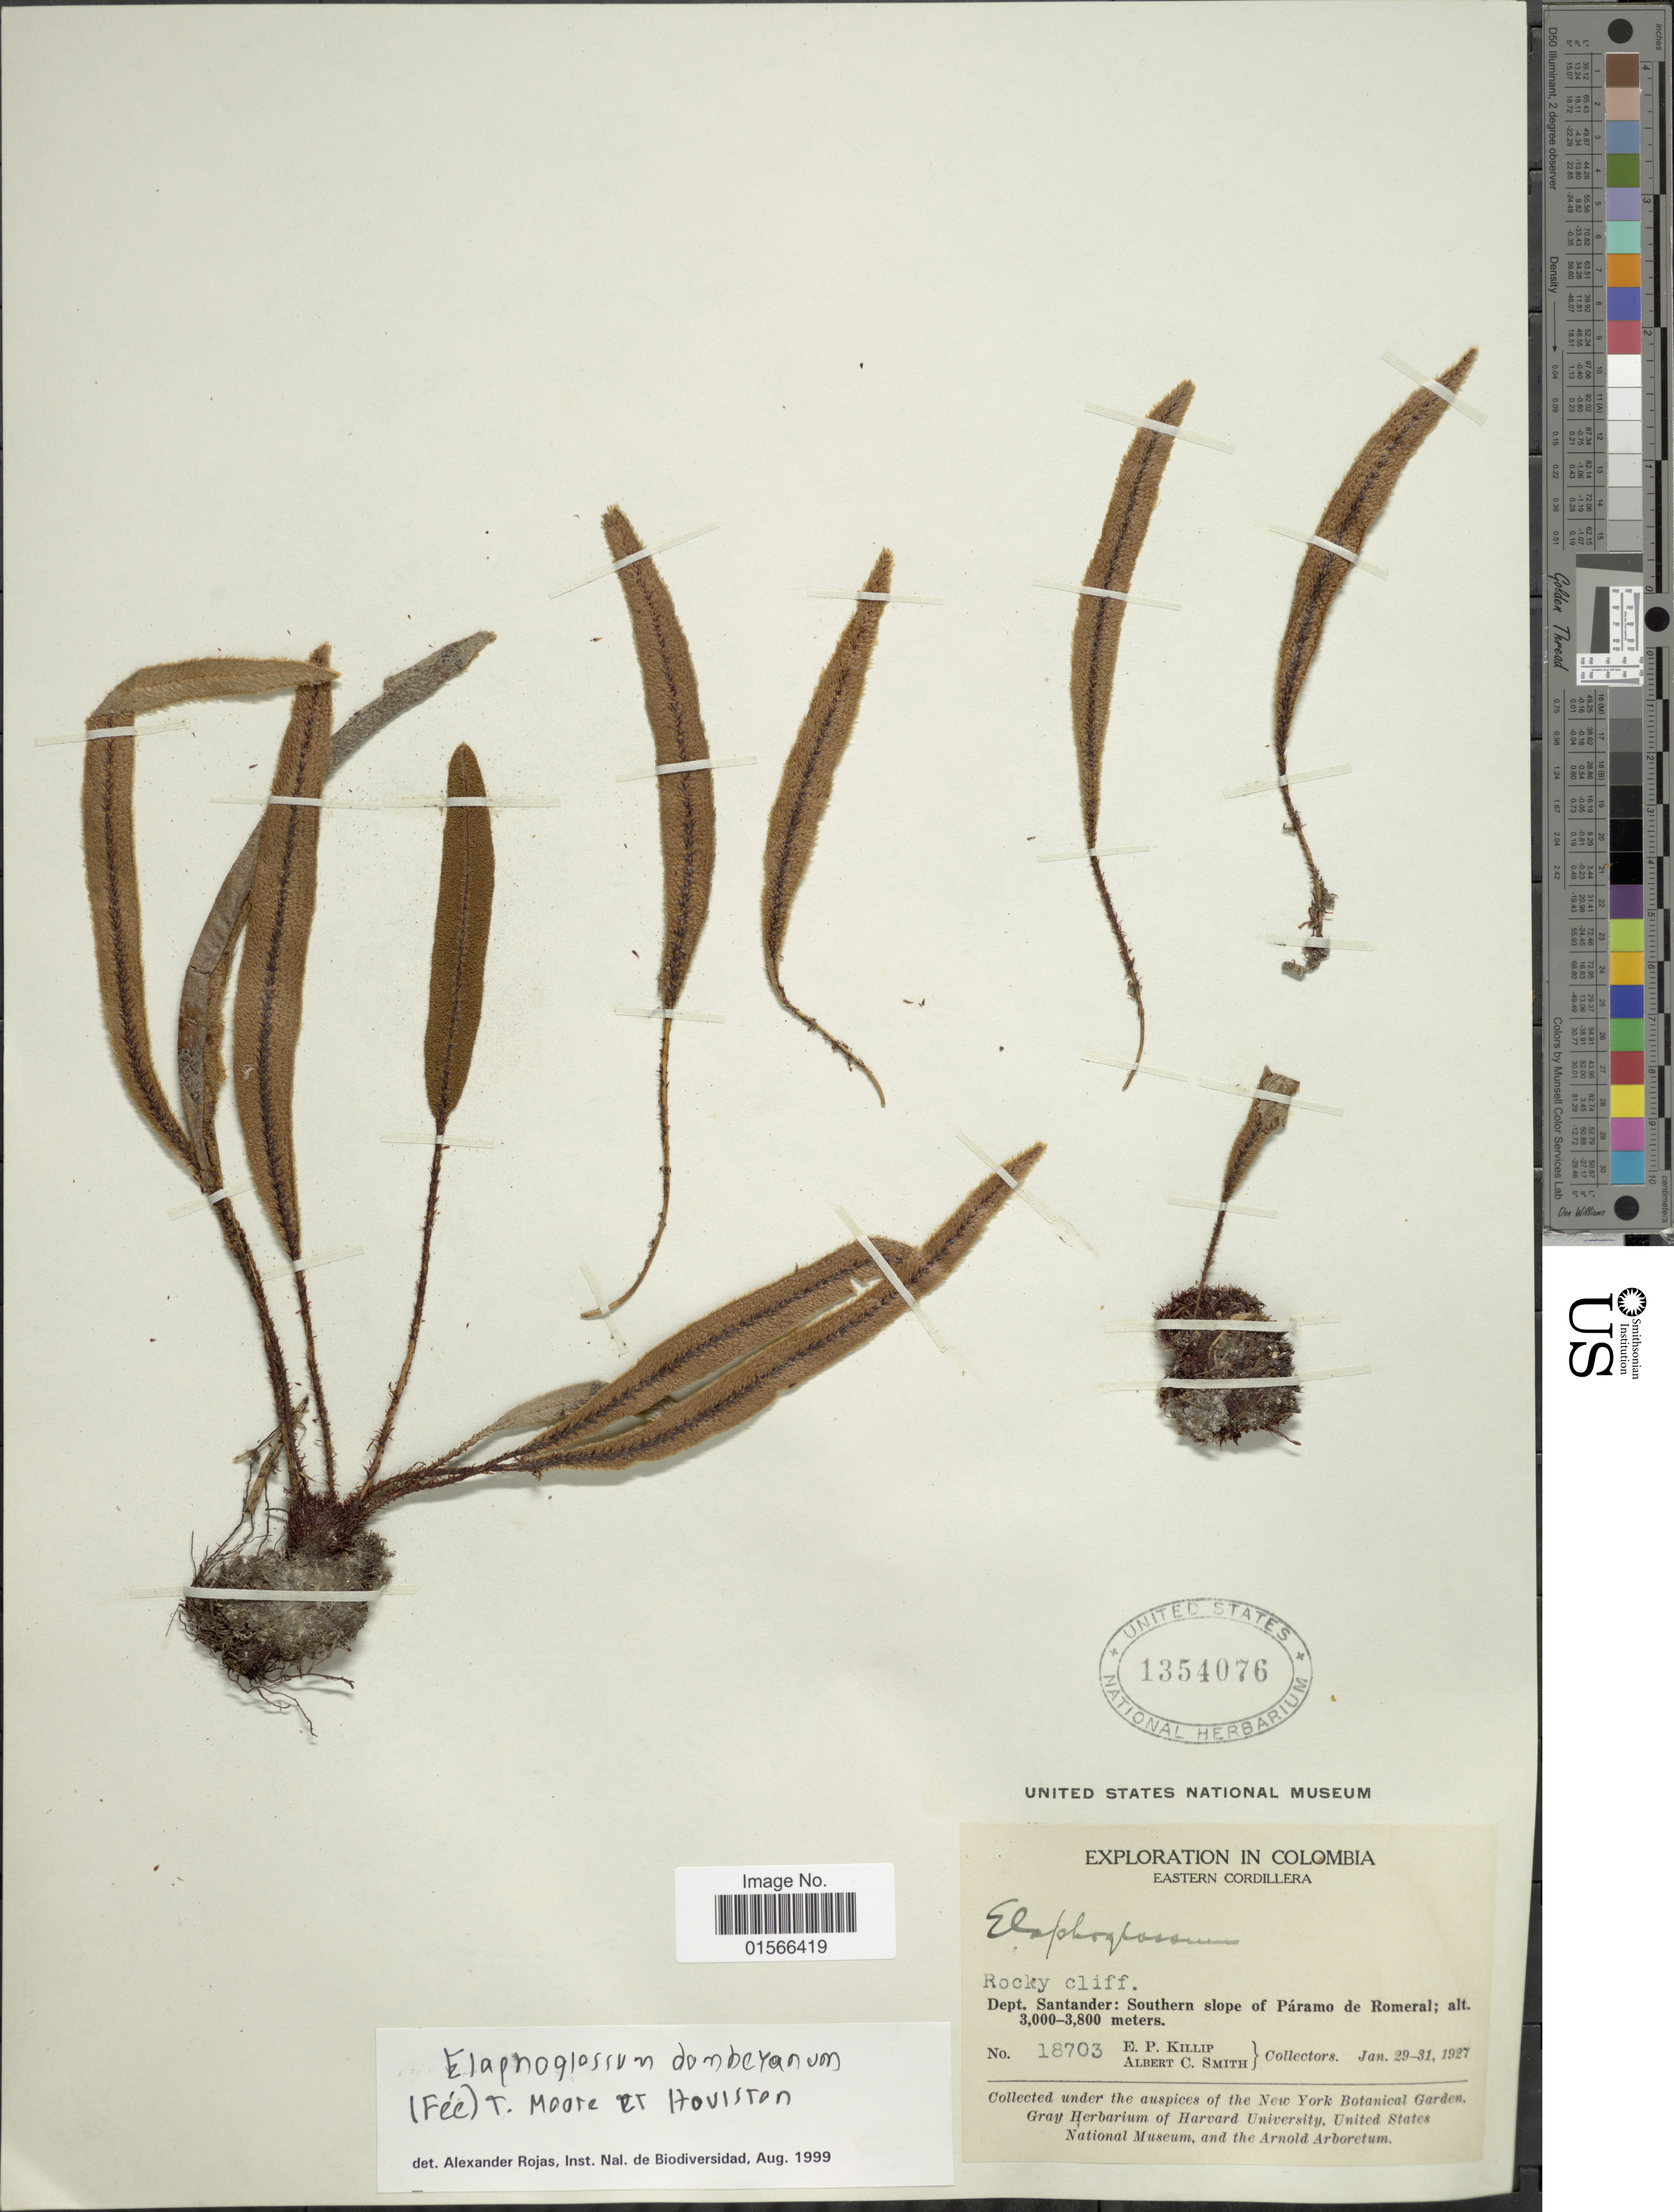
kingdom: Plantae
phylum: Tracheophyta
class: Polypodiopsida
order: Polypodiales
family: Dryopteridaceae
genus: Elaphoglossum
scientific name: Elaphoglossum dombeyanum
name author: (Fée) T.B. Moore & Houlston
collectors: E. P. Killip & A. C. Smith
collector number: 18703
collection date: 1927-01-29/1927-01-31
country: Colombia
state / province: Santander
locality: Eastern Cordillera, Dept. Santander: Southern slope of Páramo de Romeral, Rocky cliff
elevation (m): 3000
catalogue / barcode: US 1354076